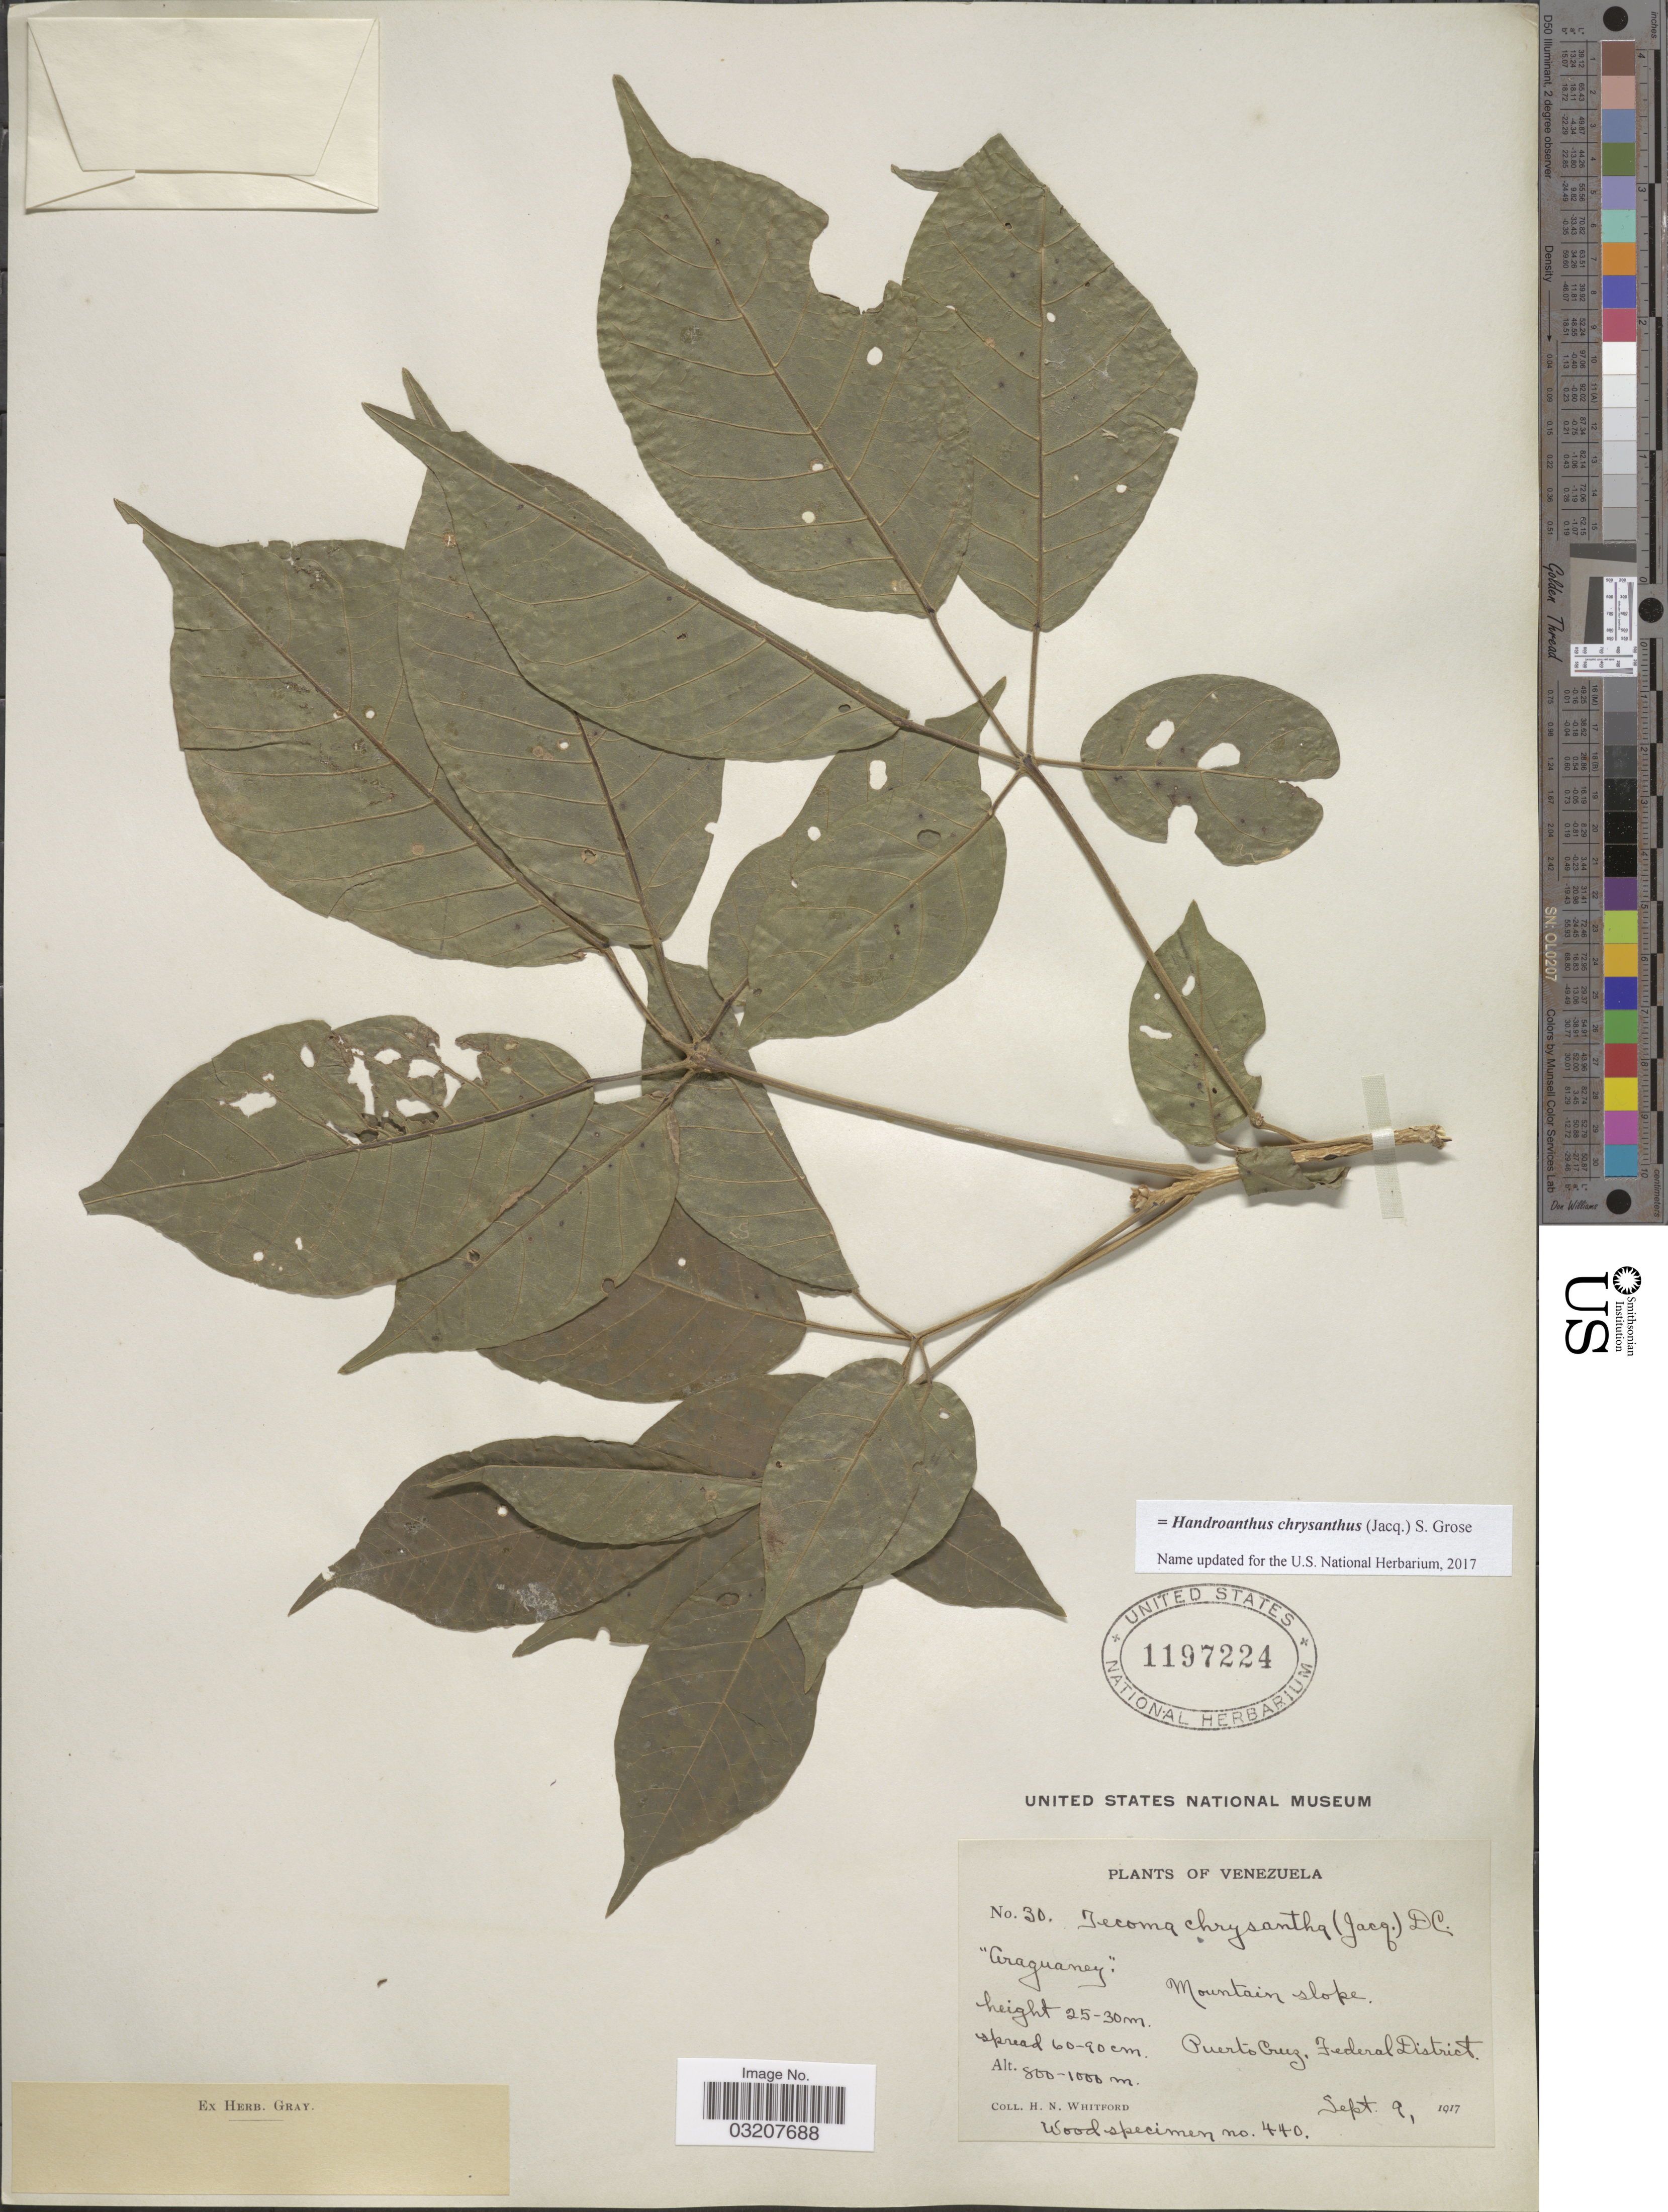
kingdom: Plantae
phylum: Tracheophyta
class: Magnoliopsida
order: Lamiales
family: Bignoniaceae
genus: Handroanthus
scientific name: Handroanthus chrysanthus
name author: (Jacq.) S.O. Grose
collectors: H. N. Whitford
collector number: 30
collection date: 1917-09-09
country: Venezuela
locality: Puerto Cruz, Federal District.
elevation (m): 800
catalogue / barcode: US 1197224